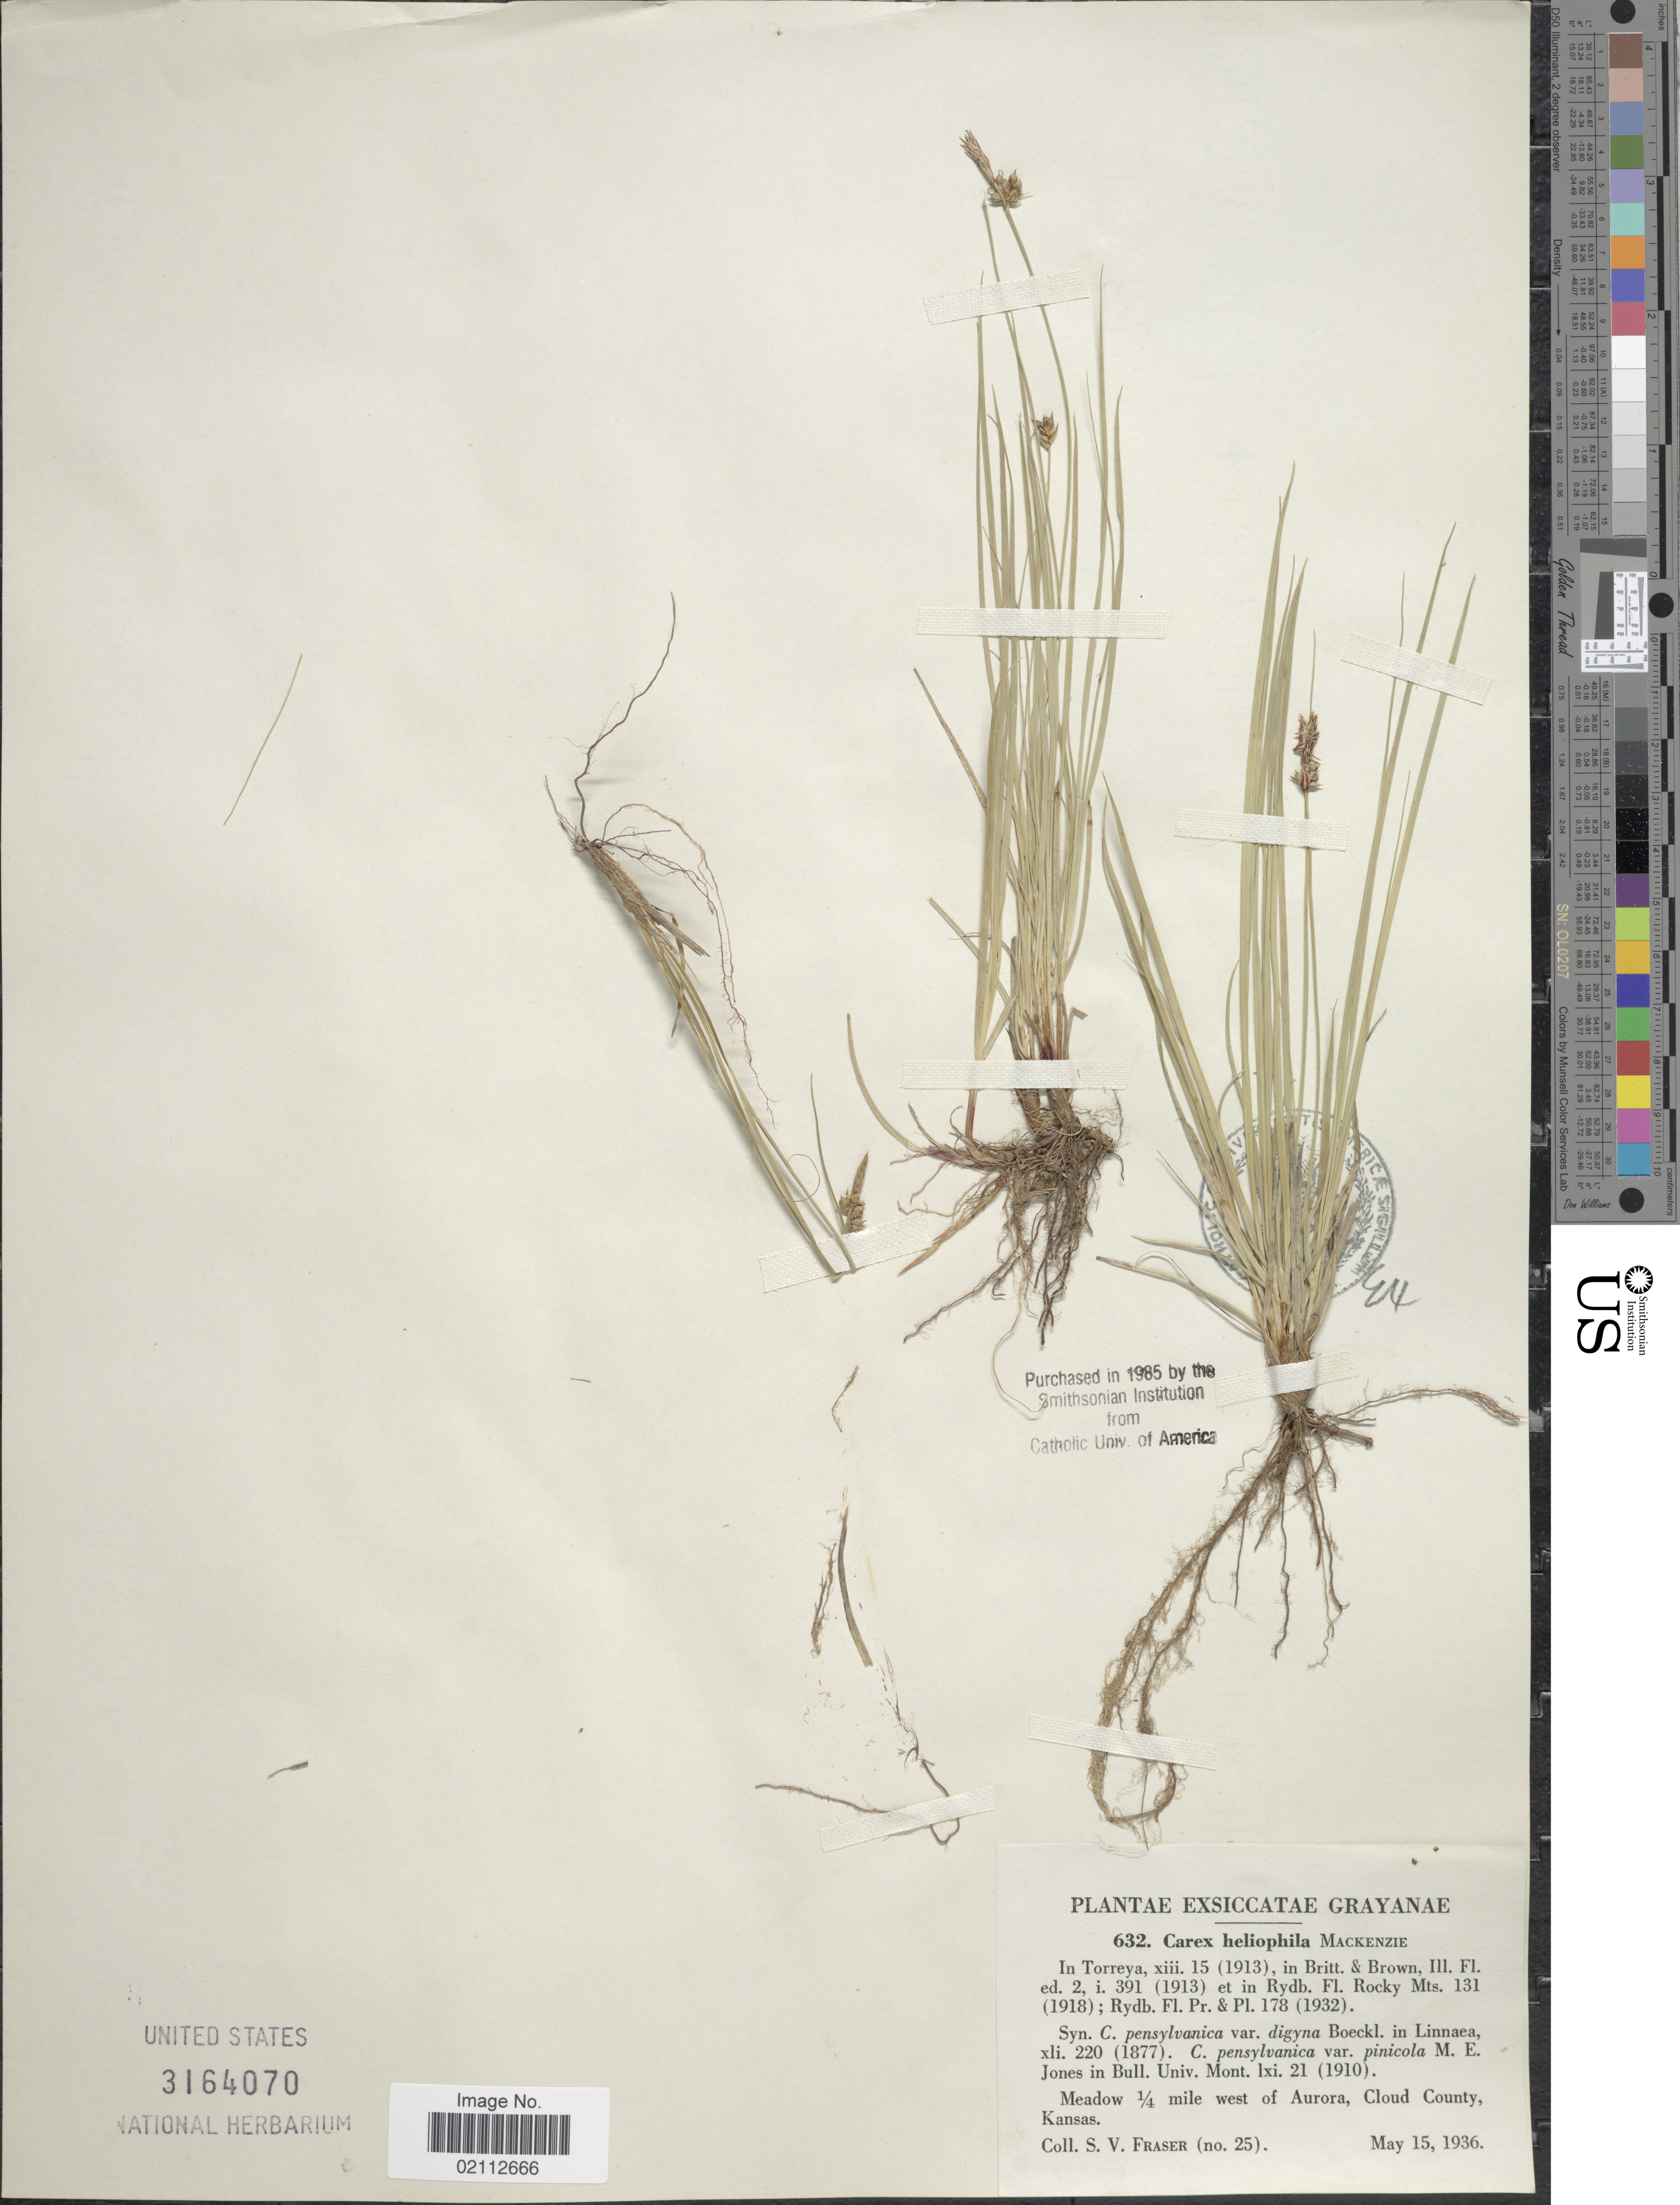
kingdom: Plantae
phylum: Tracheophyta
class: Liliopsida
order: Poales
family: Cyperaceae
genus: Carex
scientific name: Carex heliophila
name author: Mack.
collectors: S. Fraser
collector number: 25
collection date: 1936-05-15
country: United States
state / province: Kansas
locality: Meadow ¼ mile west of Aurora, Cloud County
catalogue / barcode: US 3164070